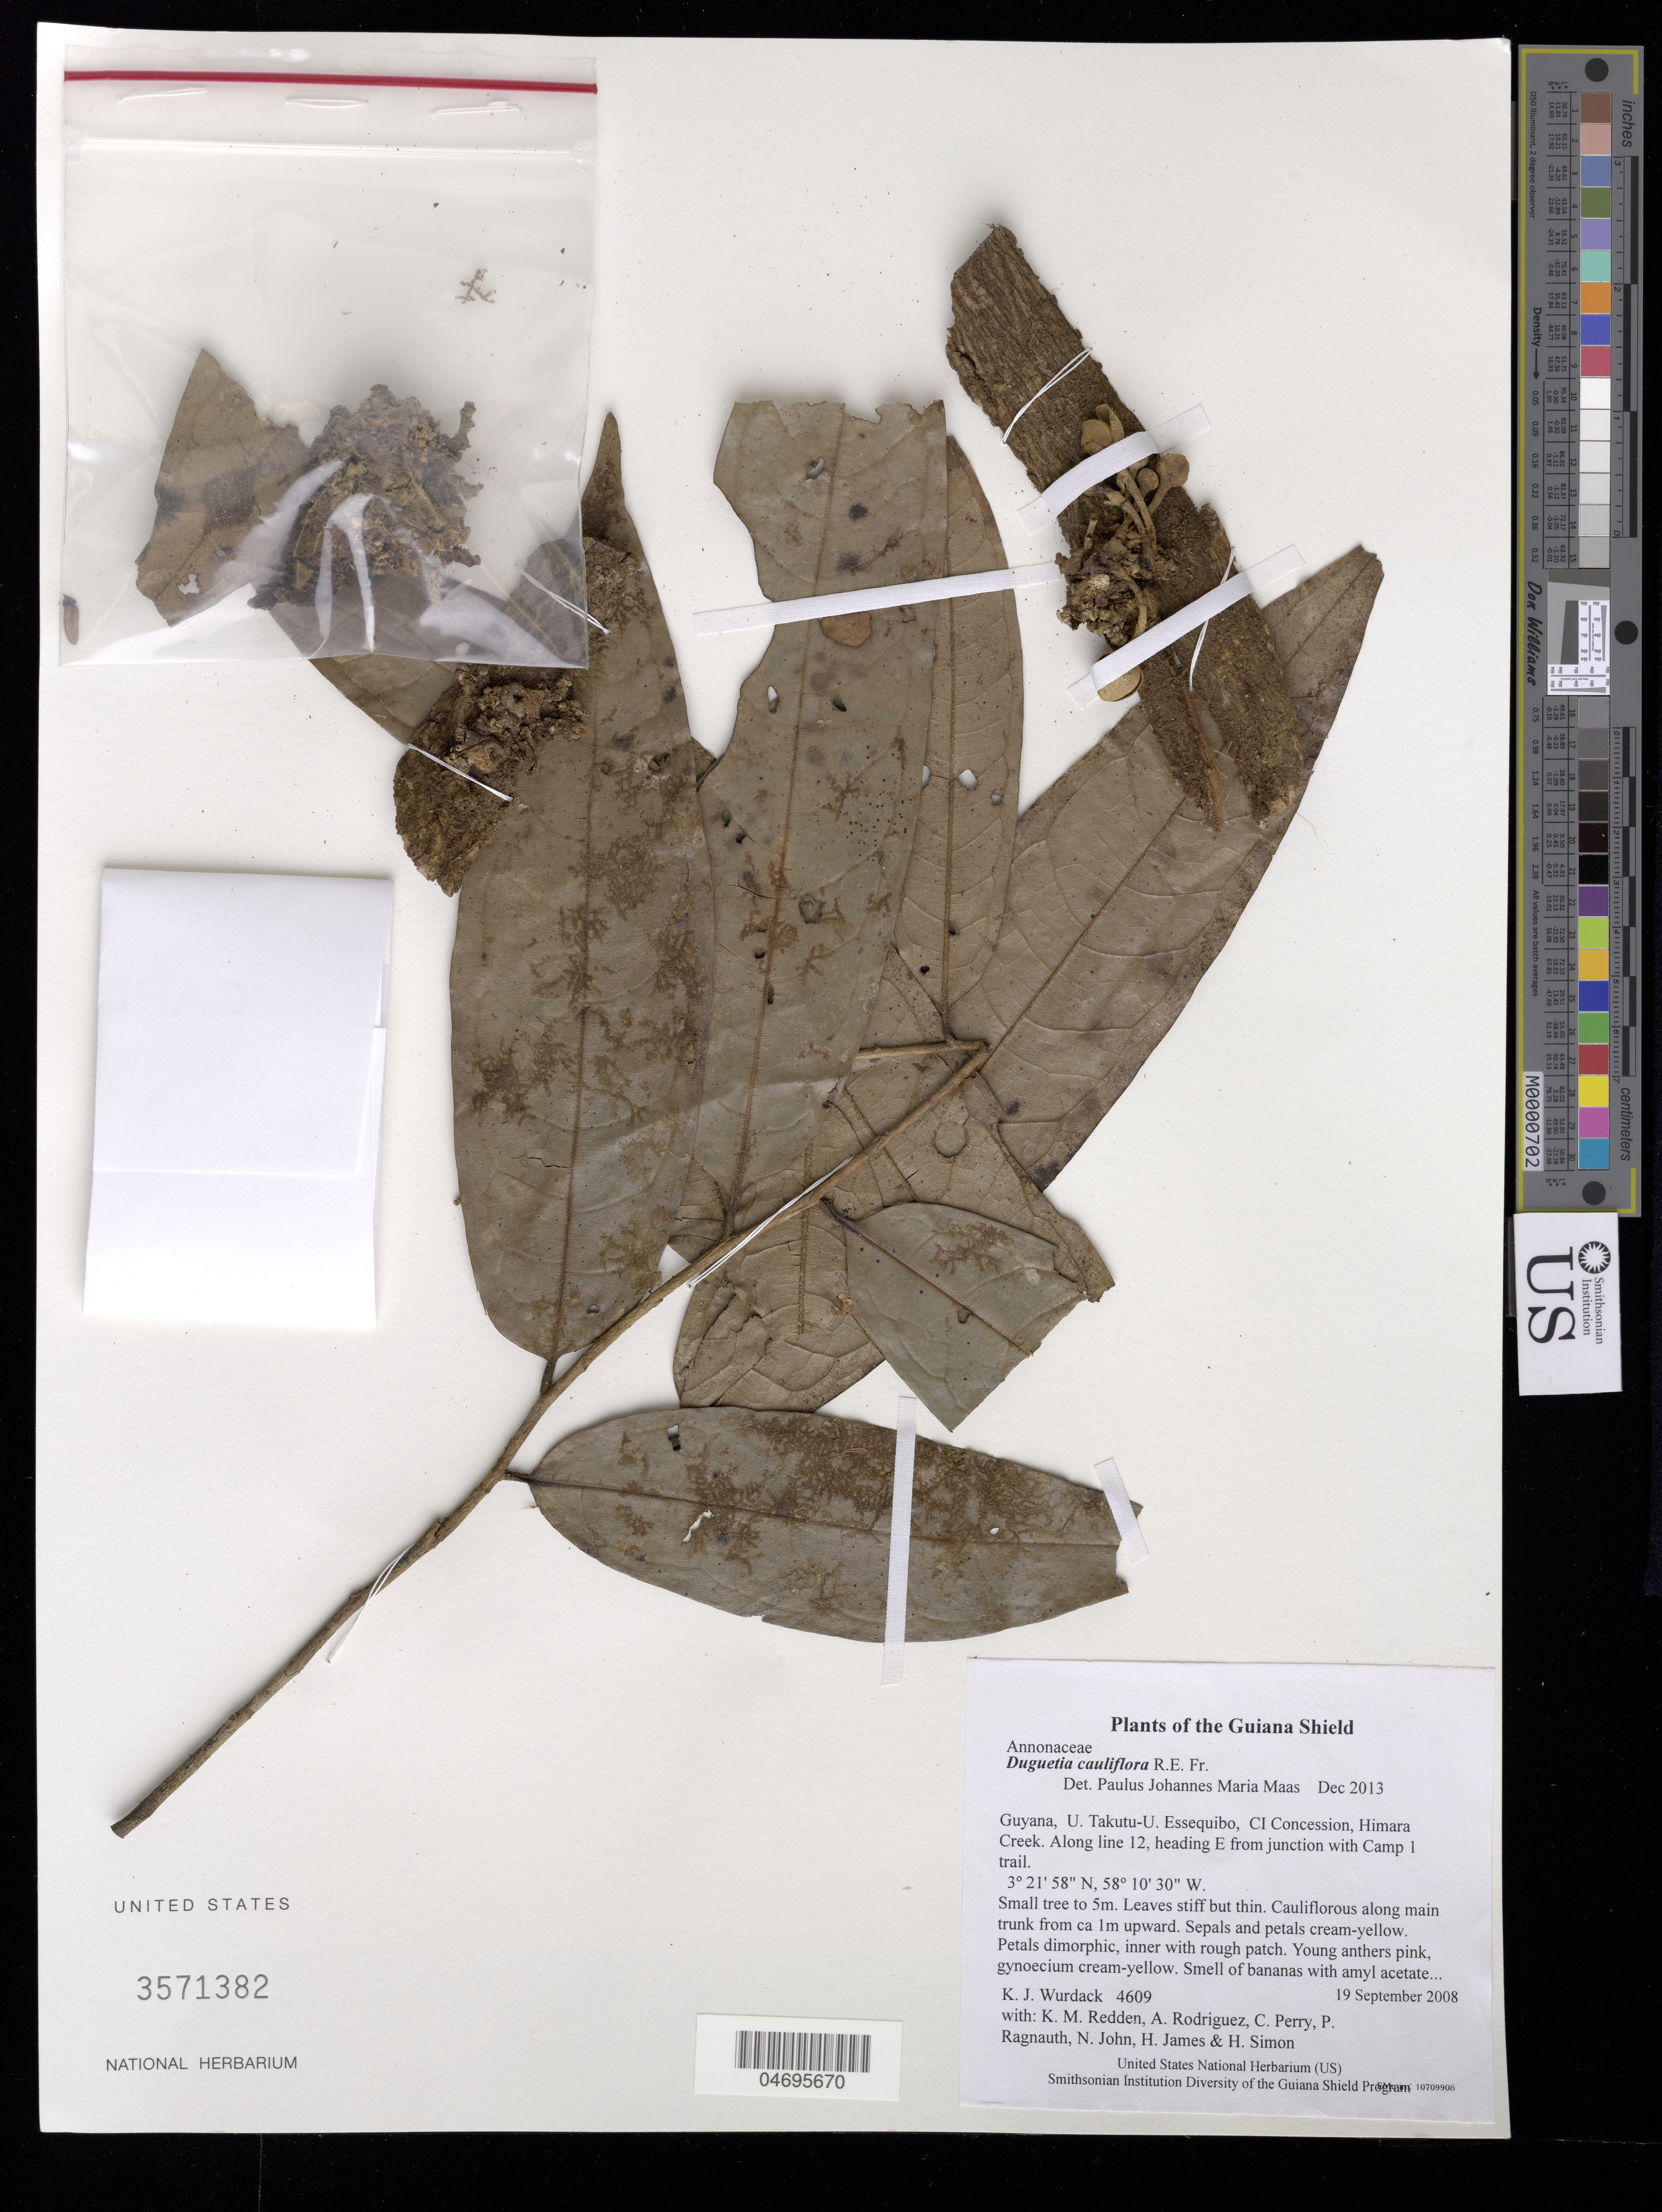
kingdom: Plantae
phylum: Tracheophyta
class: Magnoliopsida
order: Magnoliales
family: Annonaceae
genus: Duguetia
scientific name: Duguetia cauliflora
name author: R.E. Fr.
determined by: Maas, Paul J. M.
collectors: K. Wurdack, K. M. Redden, A. Rodriguez, C. Perry, P. Ragnauth, N. John, H. James & H. Simon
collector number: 4609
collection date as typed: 19 September 2008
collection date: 2008-09-19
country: Guyana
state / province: U. Takutu-U. Essequibo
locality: CI Concession, Himara Creek. Along line 12, heading E from junction with Camp 1 trail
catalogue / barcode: US 3571382